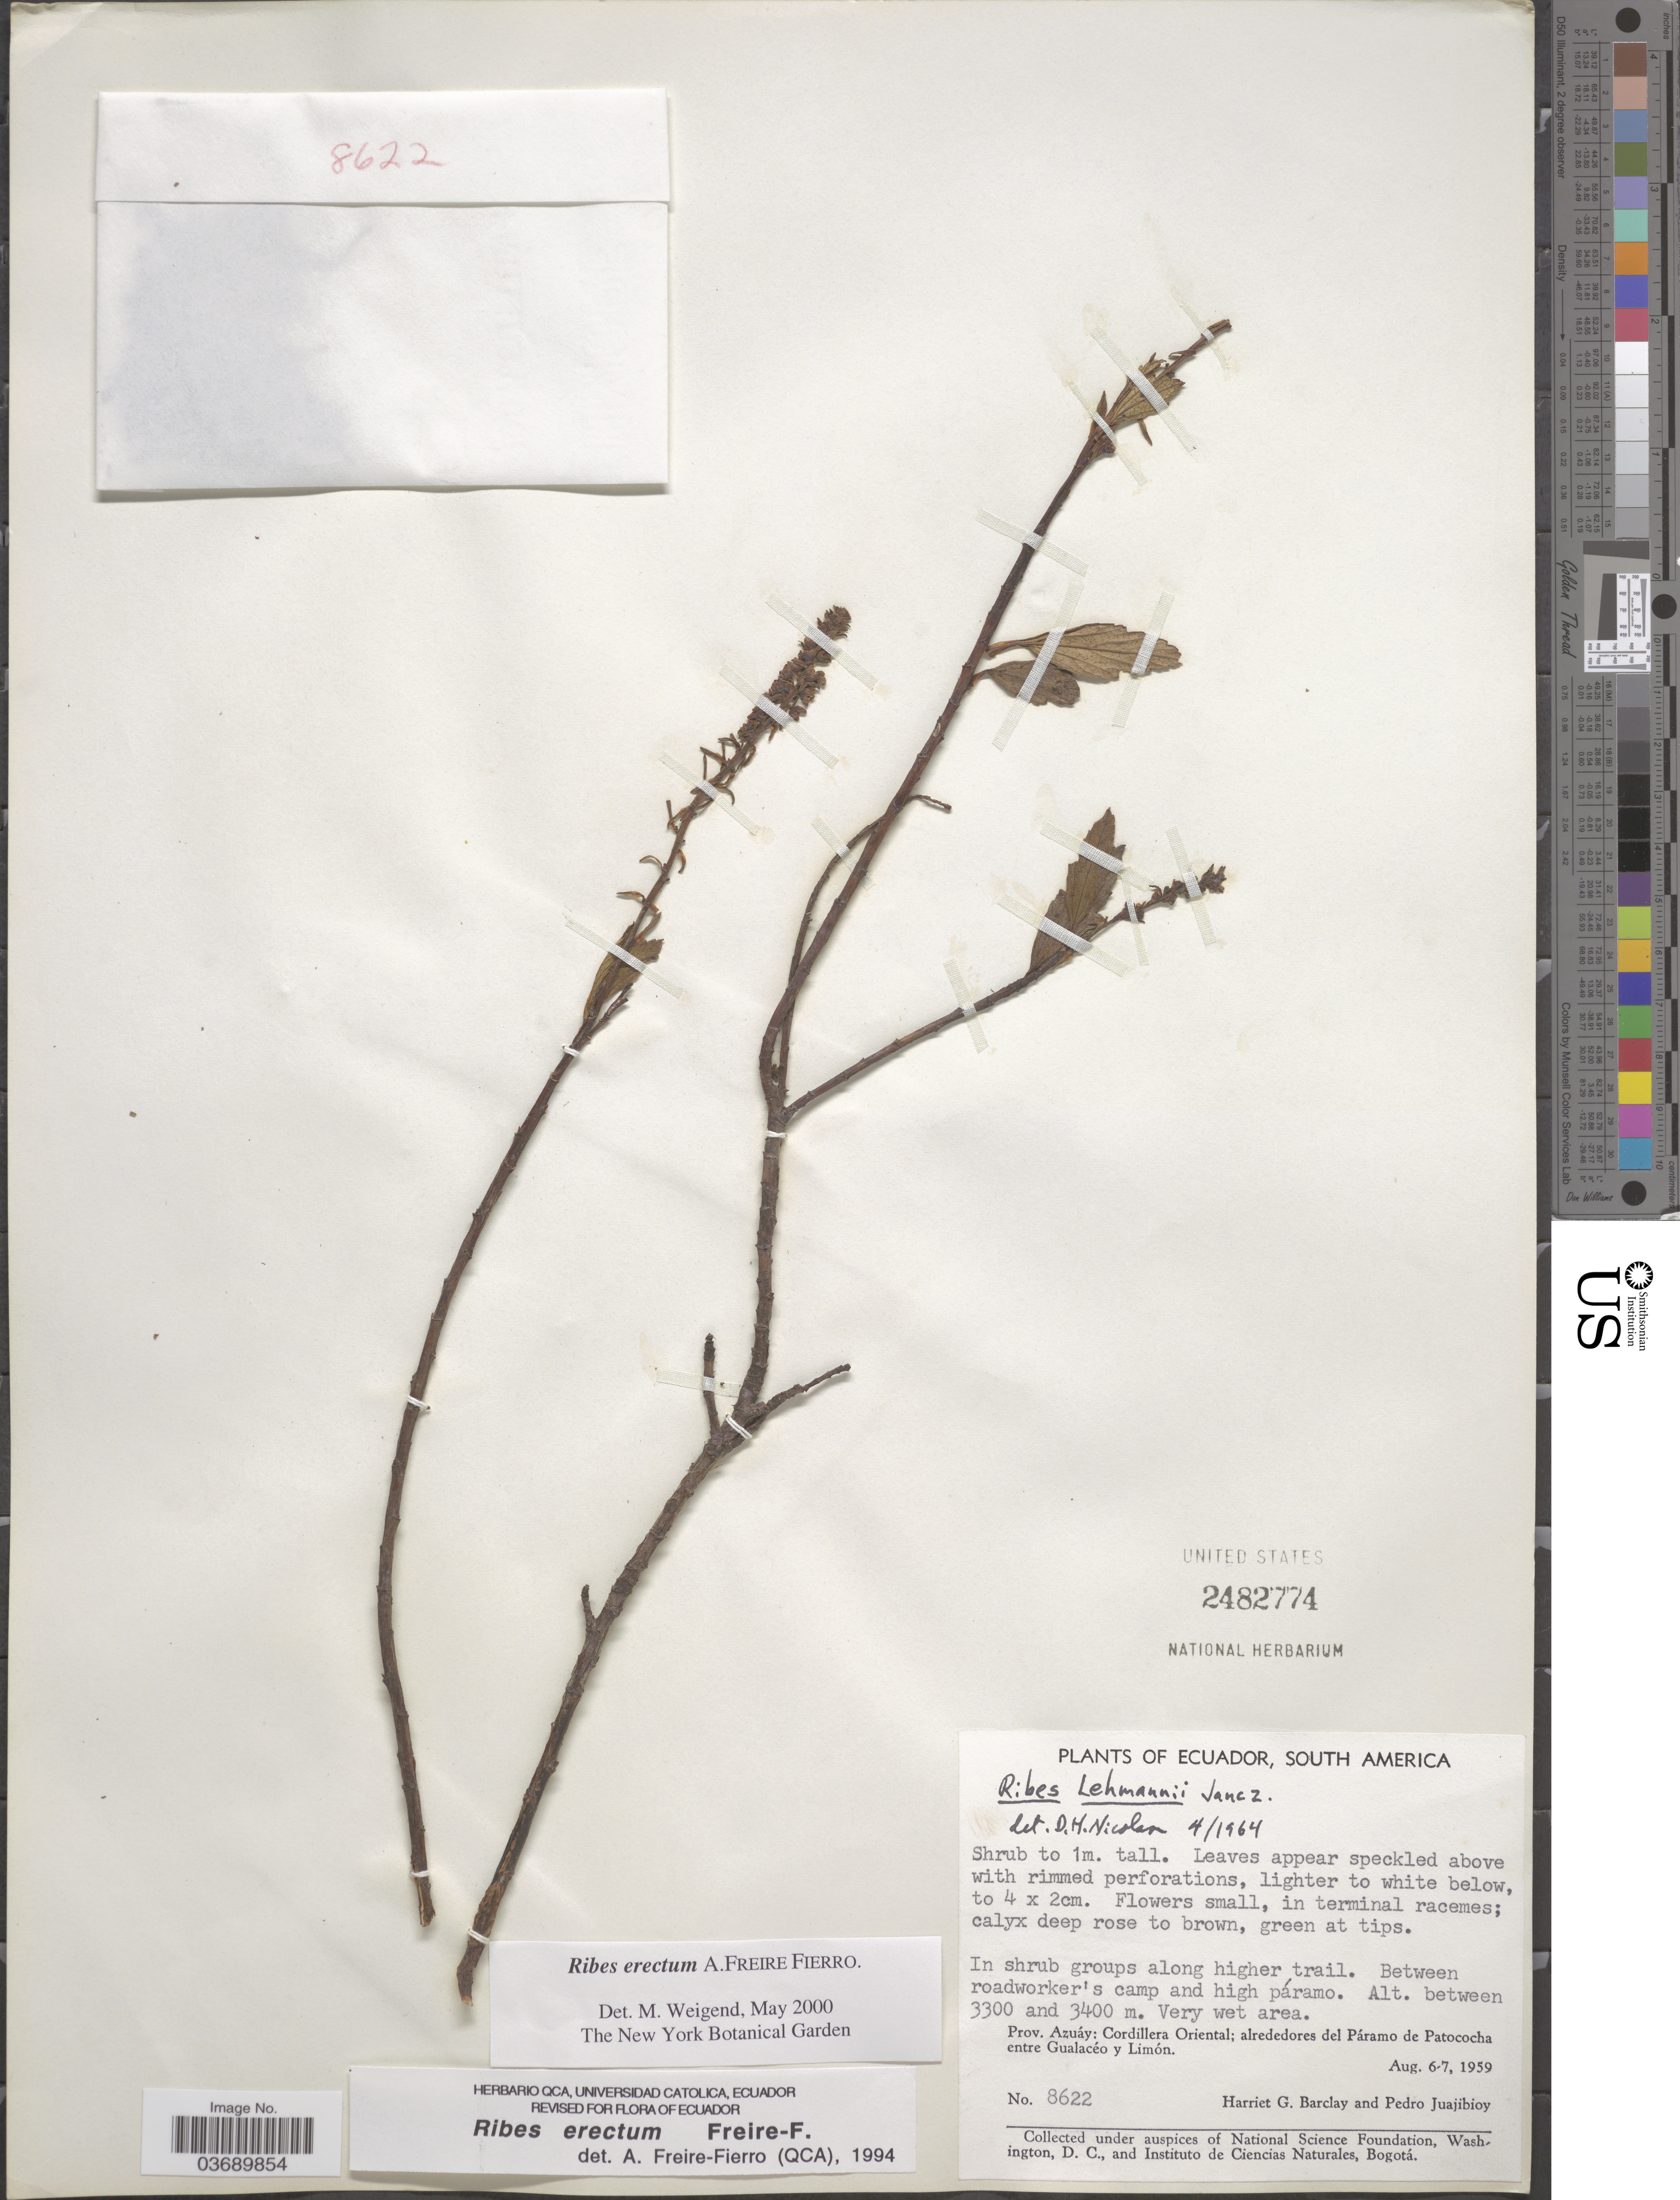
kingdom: Plantae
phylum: Tracheophyta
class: Magnoliopsida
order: Saxifragales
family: Grossulariaceae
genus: Ribes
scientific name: Ribes erectum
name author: Freire-Fierro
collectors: H. G. Barclay & P. Juajibioy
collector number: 8622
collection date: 1959-08-06/1959-08-07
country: Ecuador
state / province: Azuay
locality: Between roadworker's camp and high páramo. Cordillera Oriental; alrededores del Páramo de Patococha entre Gualacéo y Limón.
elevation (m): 3300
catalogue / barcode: US 2482774